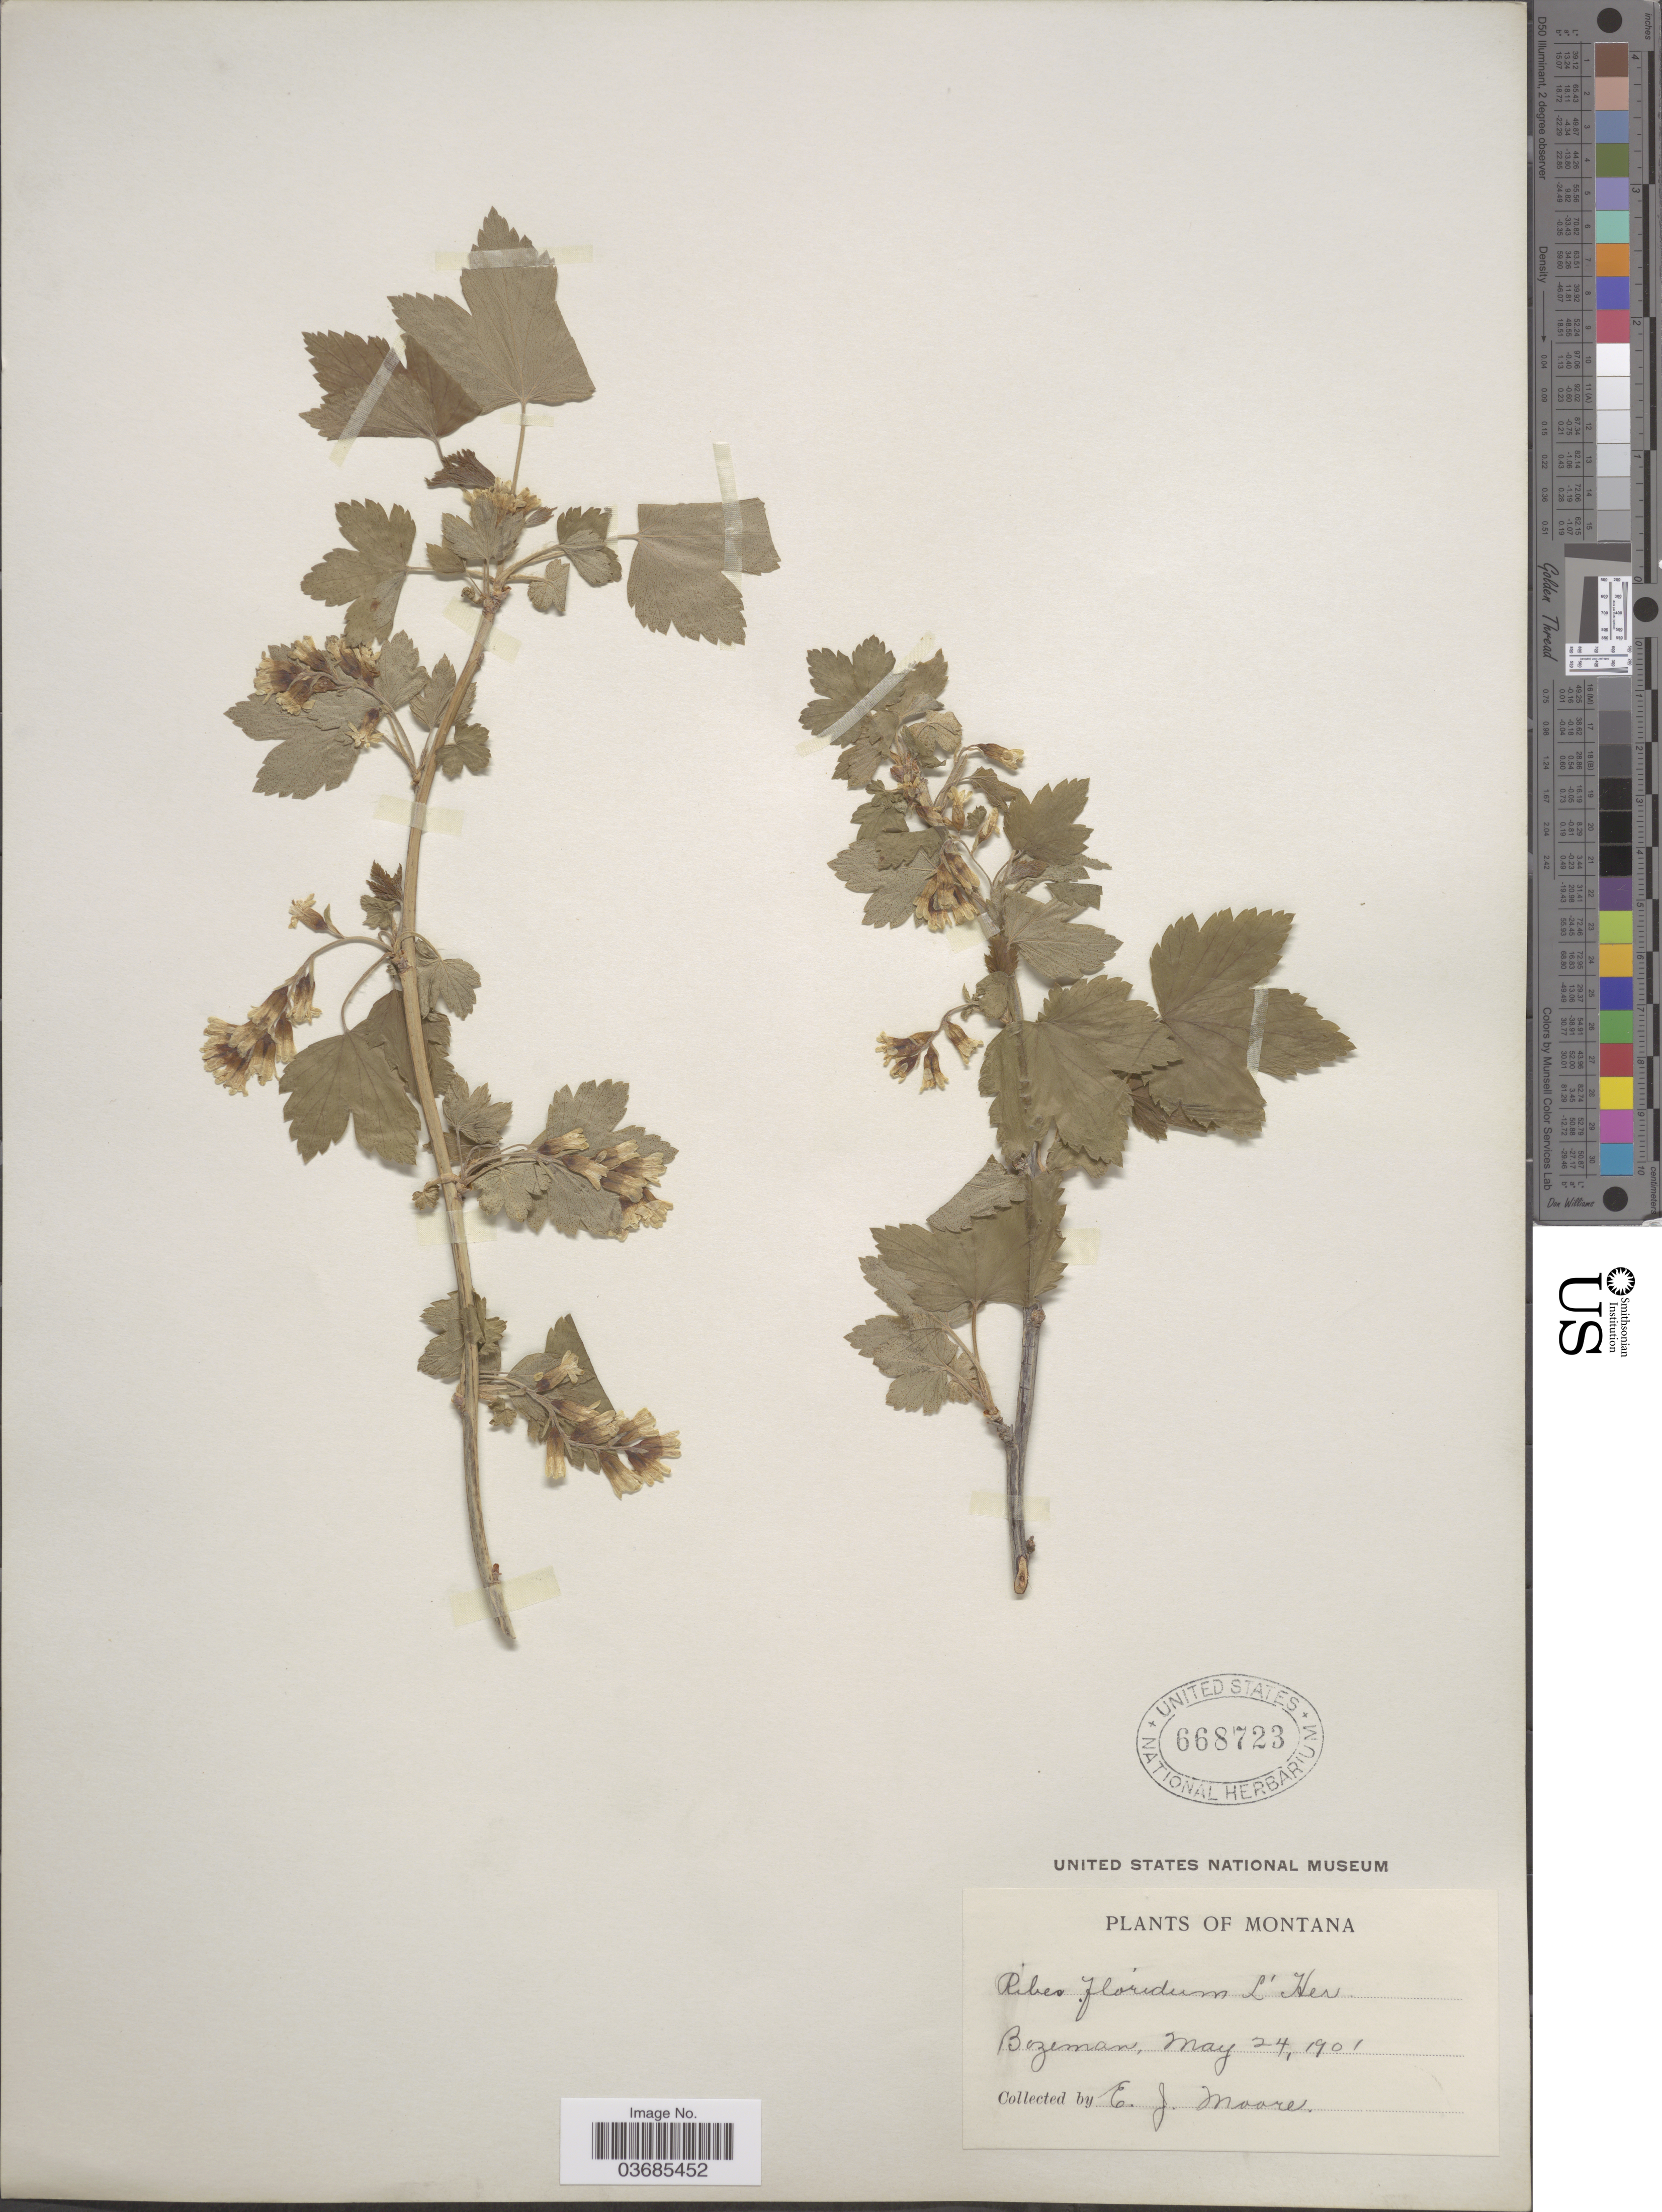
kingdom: Plantae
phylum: Tracheophyta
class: Magnoliopsida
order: Saxifragales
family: Grossulariaceae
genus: Ribes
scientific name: Ribes americanum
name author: Mill.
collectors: E. Moore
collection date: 1901-05-24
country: United States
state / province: Montana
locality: Bozeman.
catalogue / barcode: US 668723